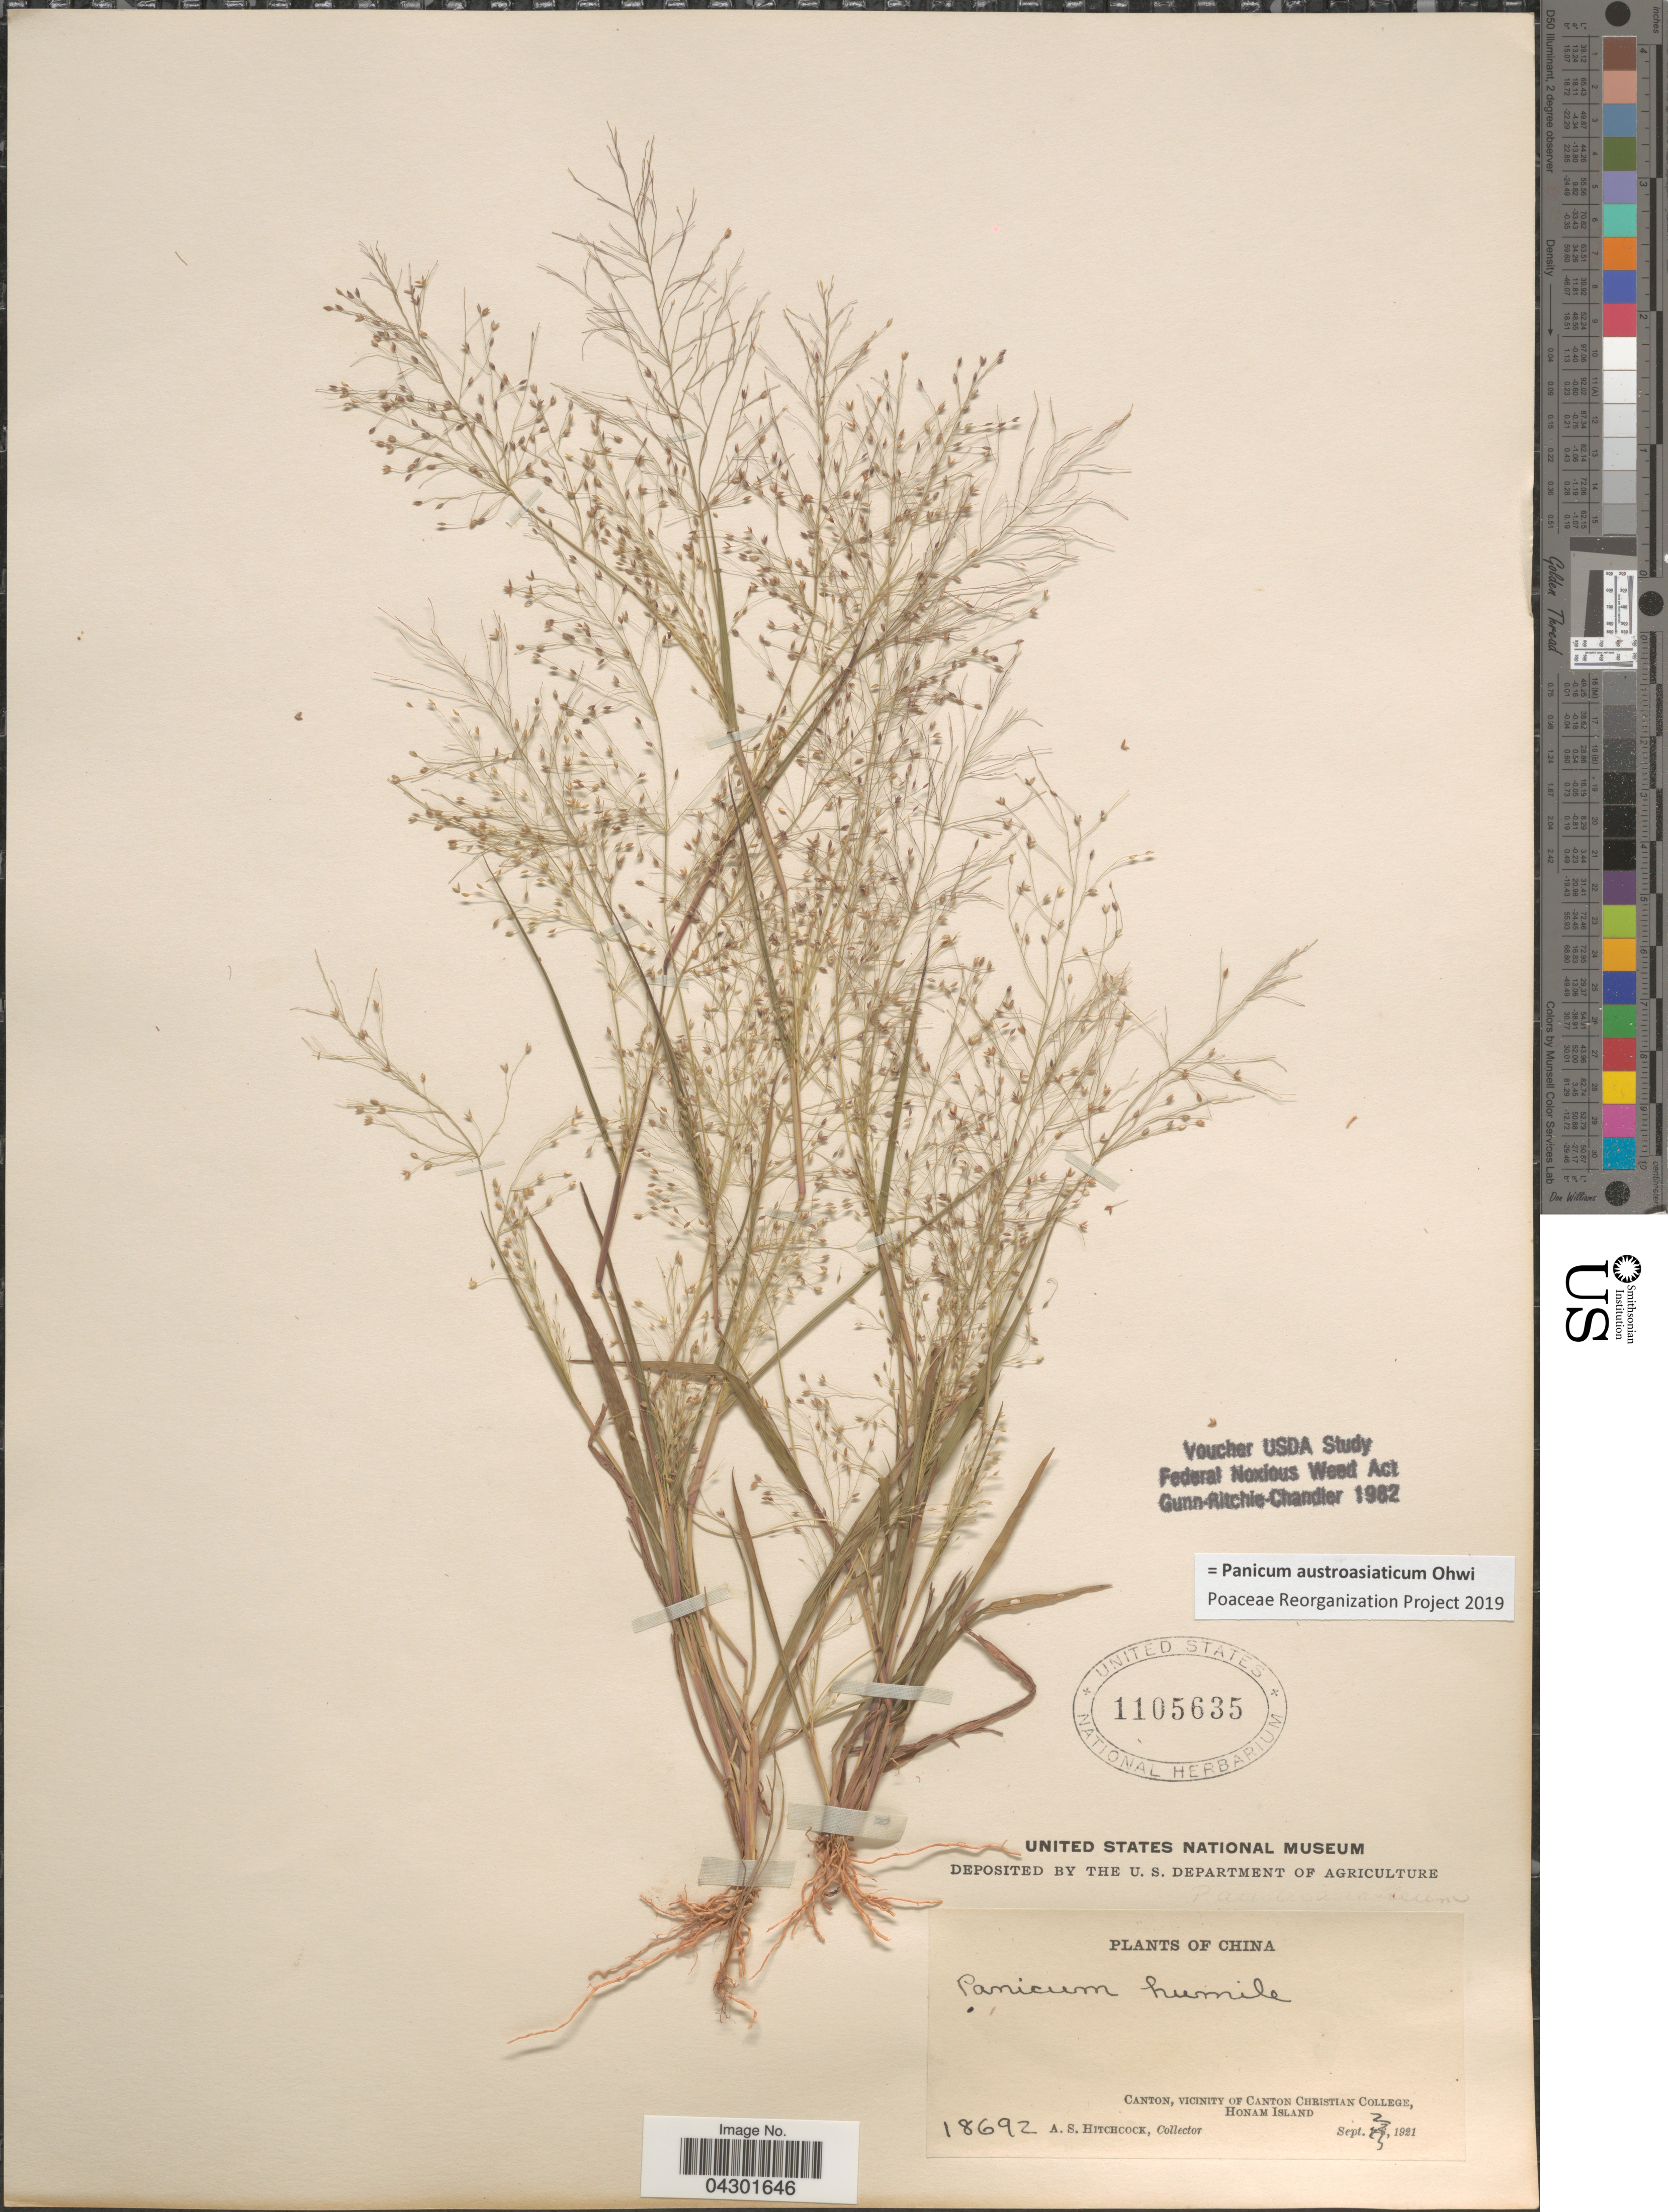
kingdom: Plantae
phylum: Tracheophyta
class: Liliopsida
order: Poales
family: Poaceae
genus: Panicum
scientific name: Panicum austroasiaticum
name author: Ohwi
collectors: A. S. Hitchcock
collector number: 18692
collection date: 1921-09-02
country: China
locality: Canton, Vicinity of Canton Christian College, Honam Island.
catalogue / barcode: US 1105635